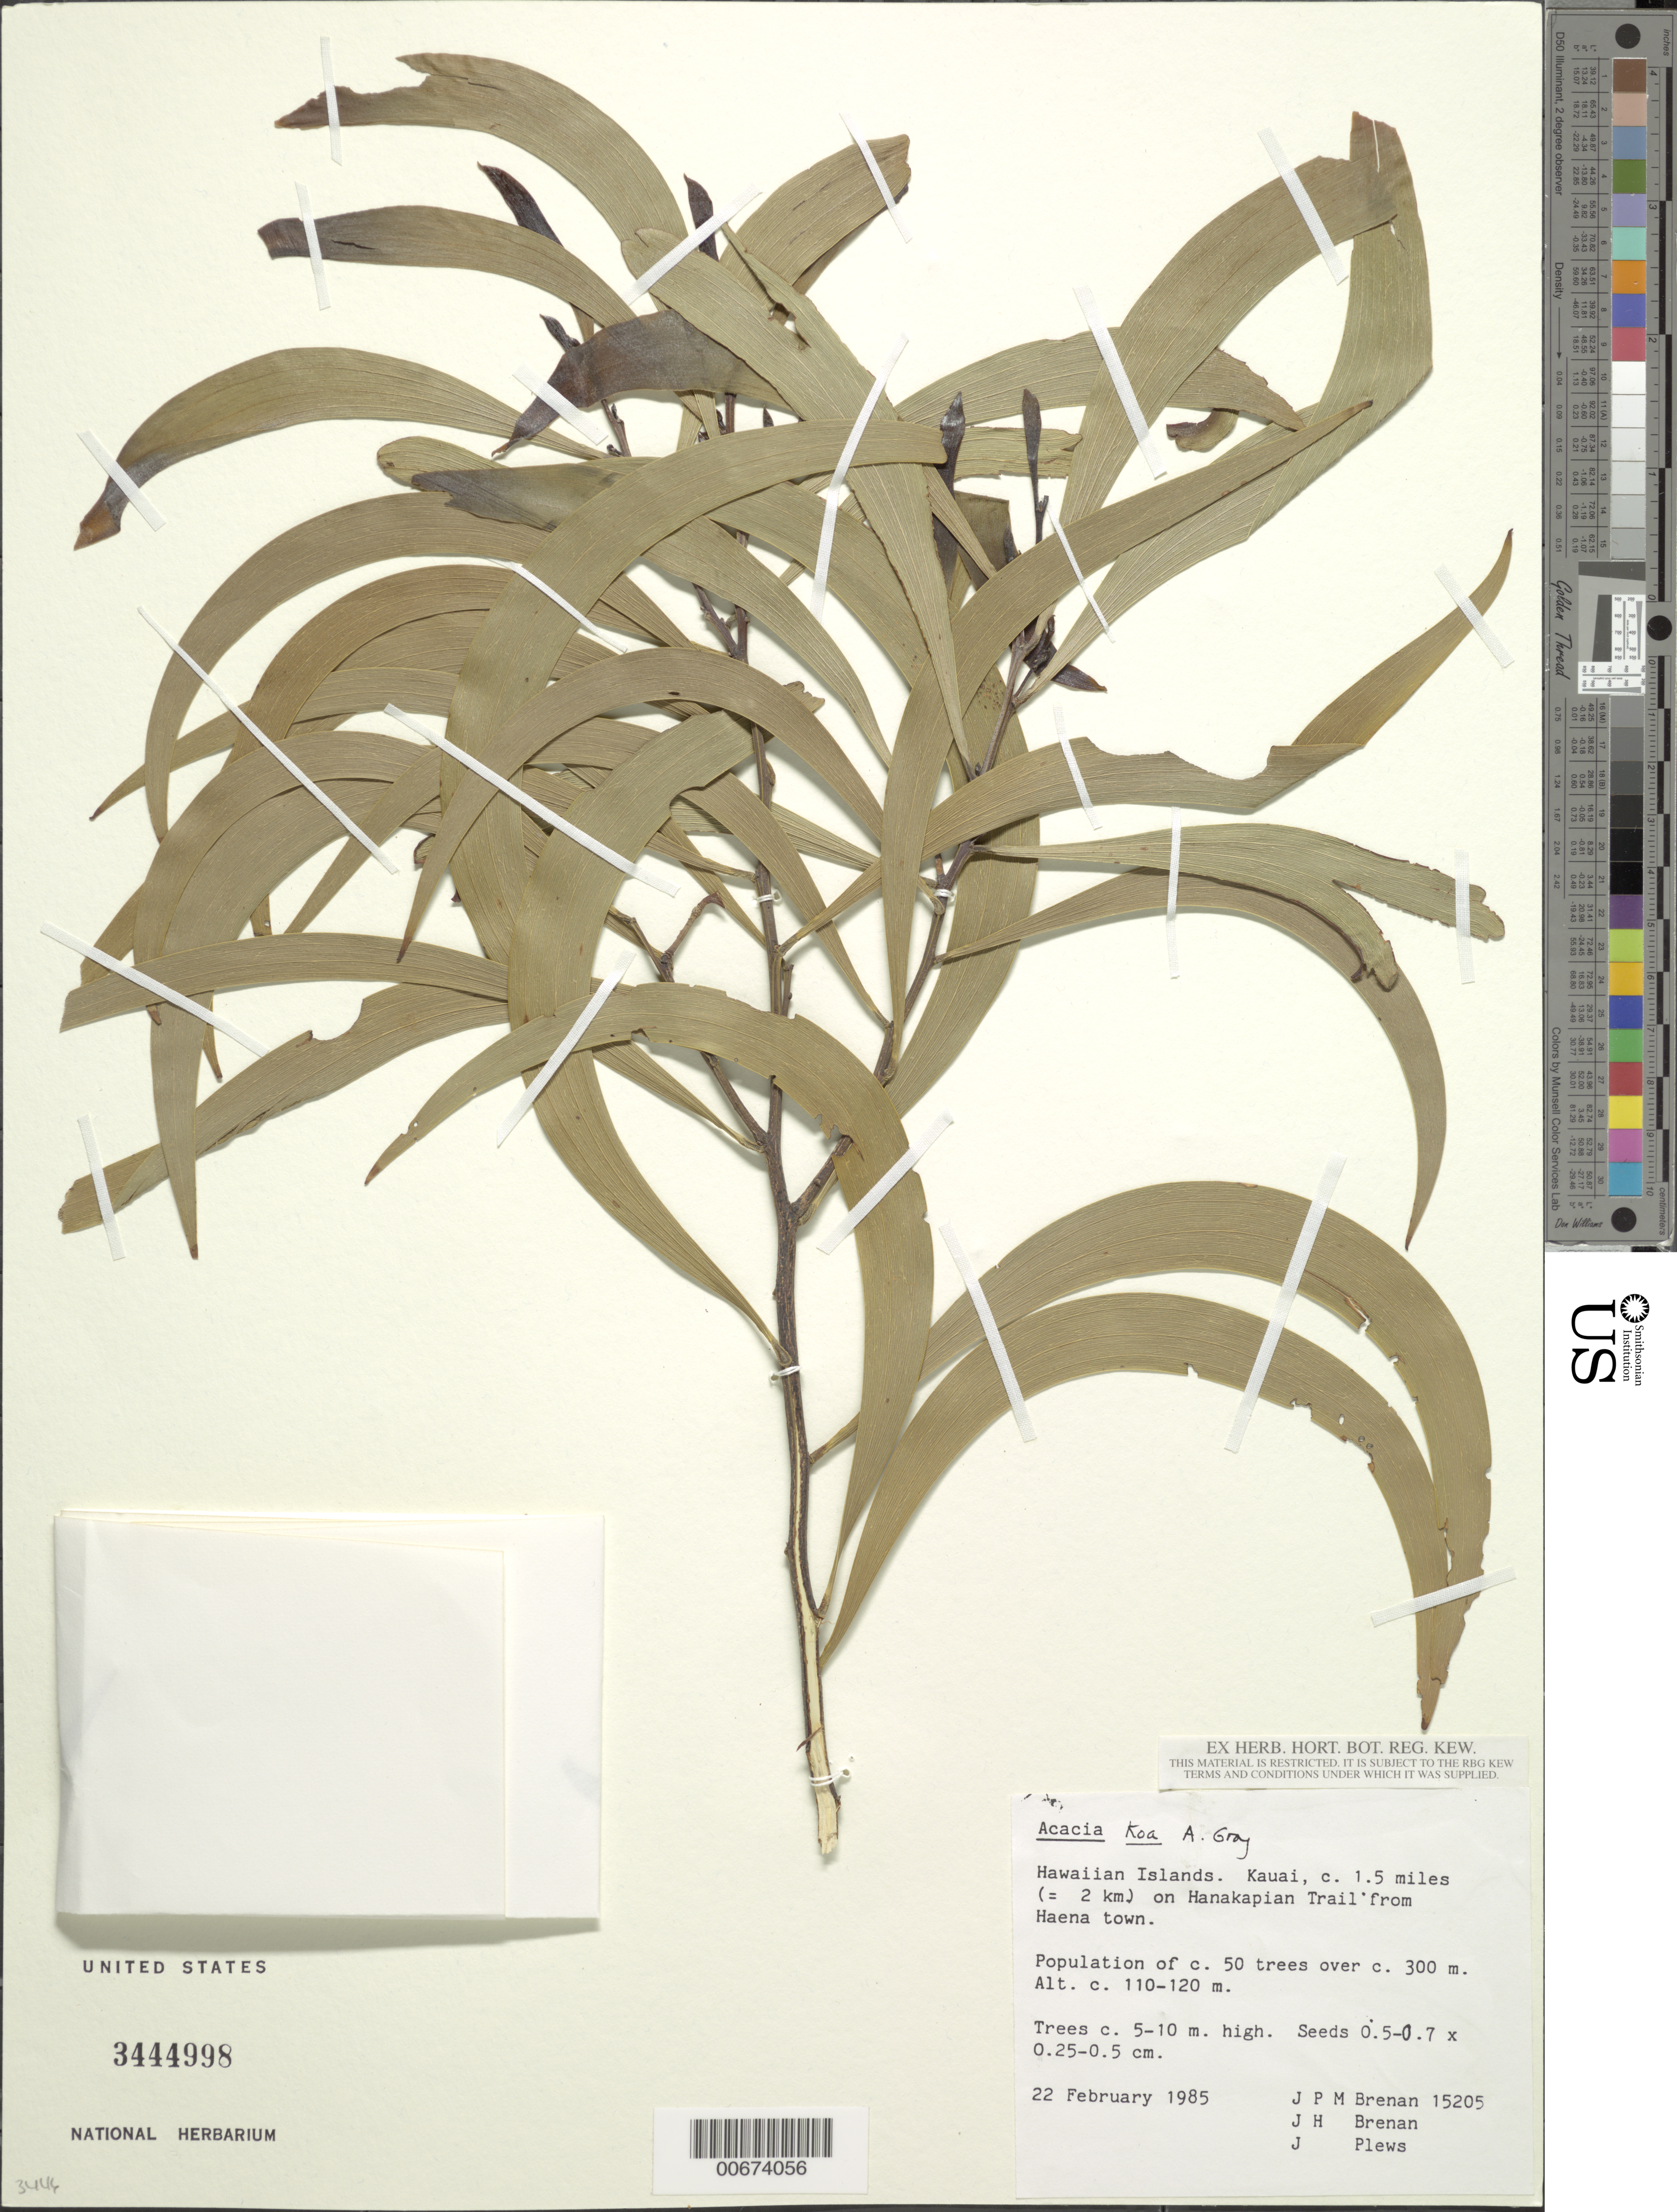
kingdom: Plantae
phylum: Tracheophyta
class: Magnoliopsida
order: Fabales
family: Fabaceae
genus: Acacia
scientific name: Acacia koa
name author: A. Gray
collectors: J. Brenan, J. H. Brenan & J. Plews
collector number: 15205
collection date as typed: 22 Feb 1985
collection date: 1985-02-22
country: United States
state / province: Hawaii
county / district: Kaui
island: Kaua'i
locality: c. 1.5 miles on Hanakapian Trail from Haena Town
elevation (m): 110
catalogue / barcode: US 3444998